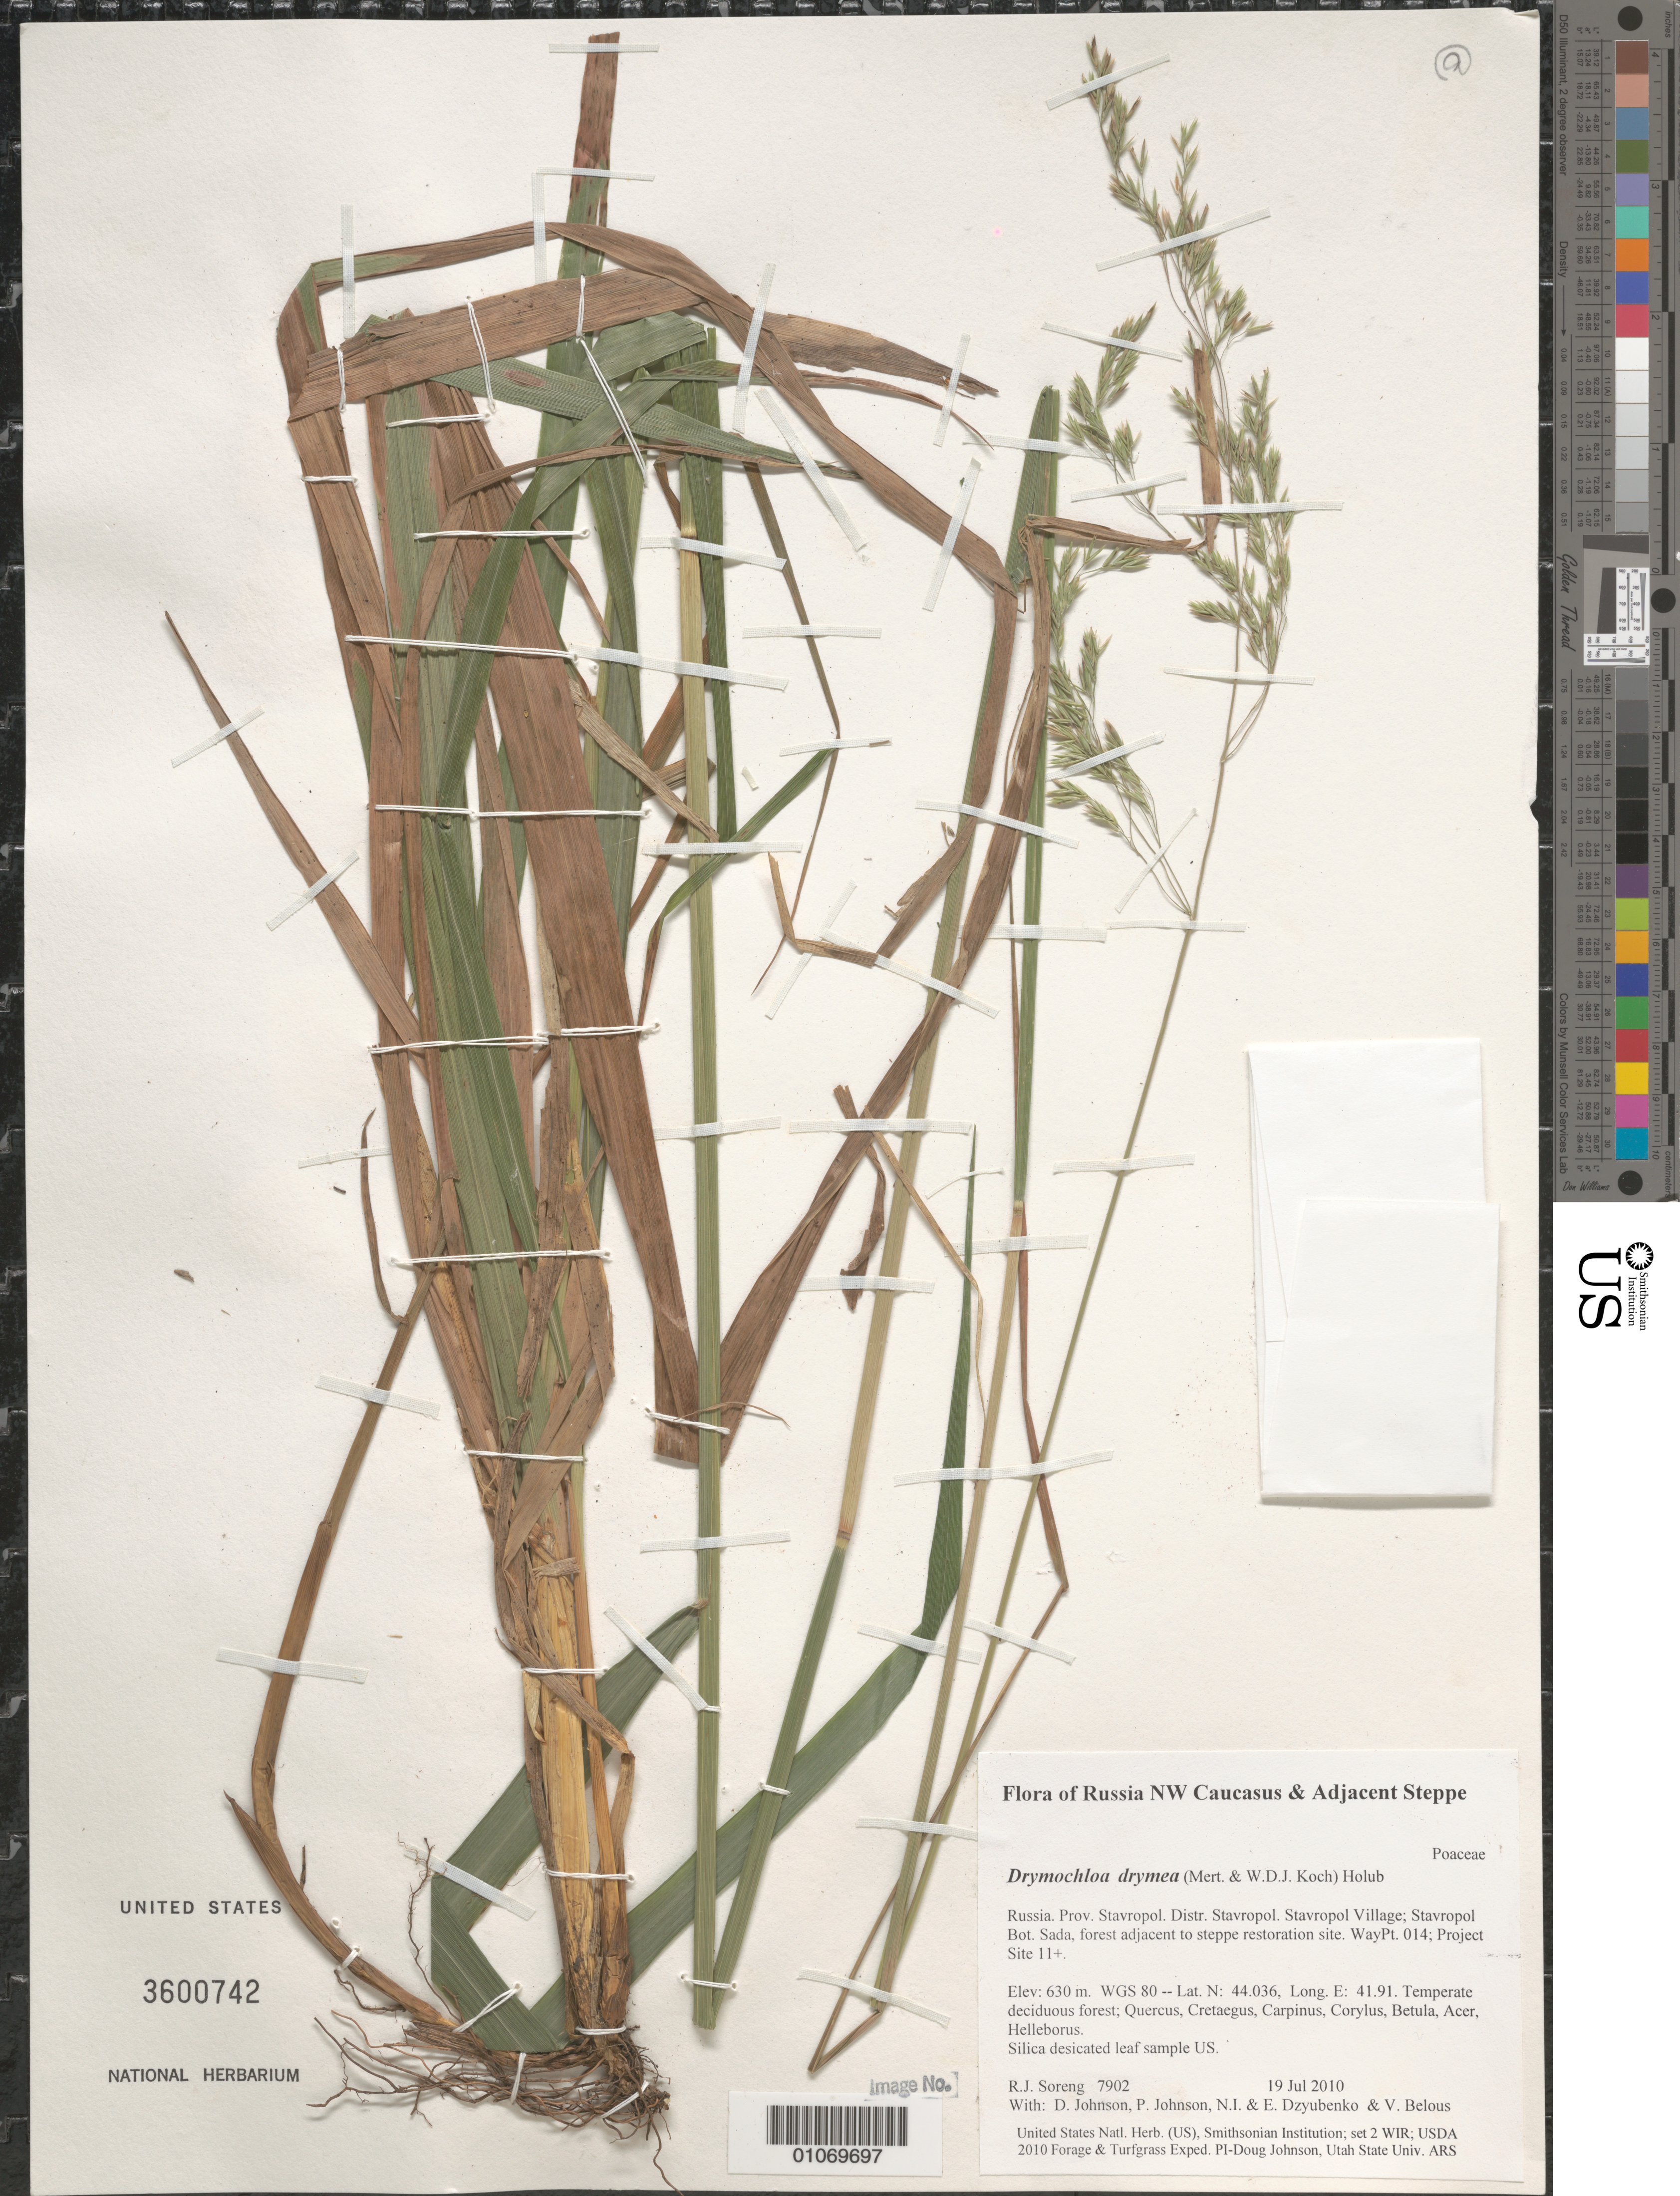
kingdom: Plantae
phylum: Tracheophyta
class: Liliopsida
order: Poales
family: Poaceae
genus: Drymochloa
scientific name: Drymochloa drymeja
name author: (Mert. & W.D.J. Koch) Holub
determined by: Soreng, Robert J., Research Associate (BOT), Smithsonian Institution - National Museum of Natural History (UNITED STATES)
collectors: R. J. Soreng, D. Johnson, P. Johnson, N. Dzyubenko, E. Dzyubenko & V. Belous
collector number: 7902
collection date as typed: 19 Jul 2010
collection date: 2010-07-19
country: Russian Federation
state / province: Stavropol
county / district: Stavropol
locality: Stavropol Village; Stavropol Bot. Sada, forest adjacent to steppe restoration site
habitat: Temperate deciduous forest; Quercus, Cretaegus, Carpinus, Corylus, Betula, Acer, Helleborus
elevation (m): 630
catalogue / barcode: US 3600742